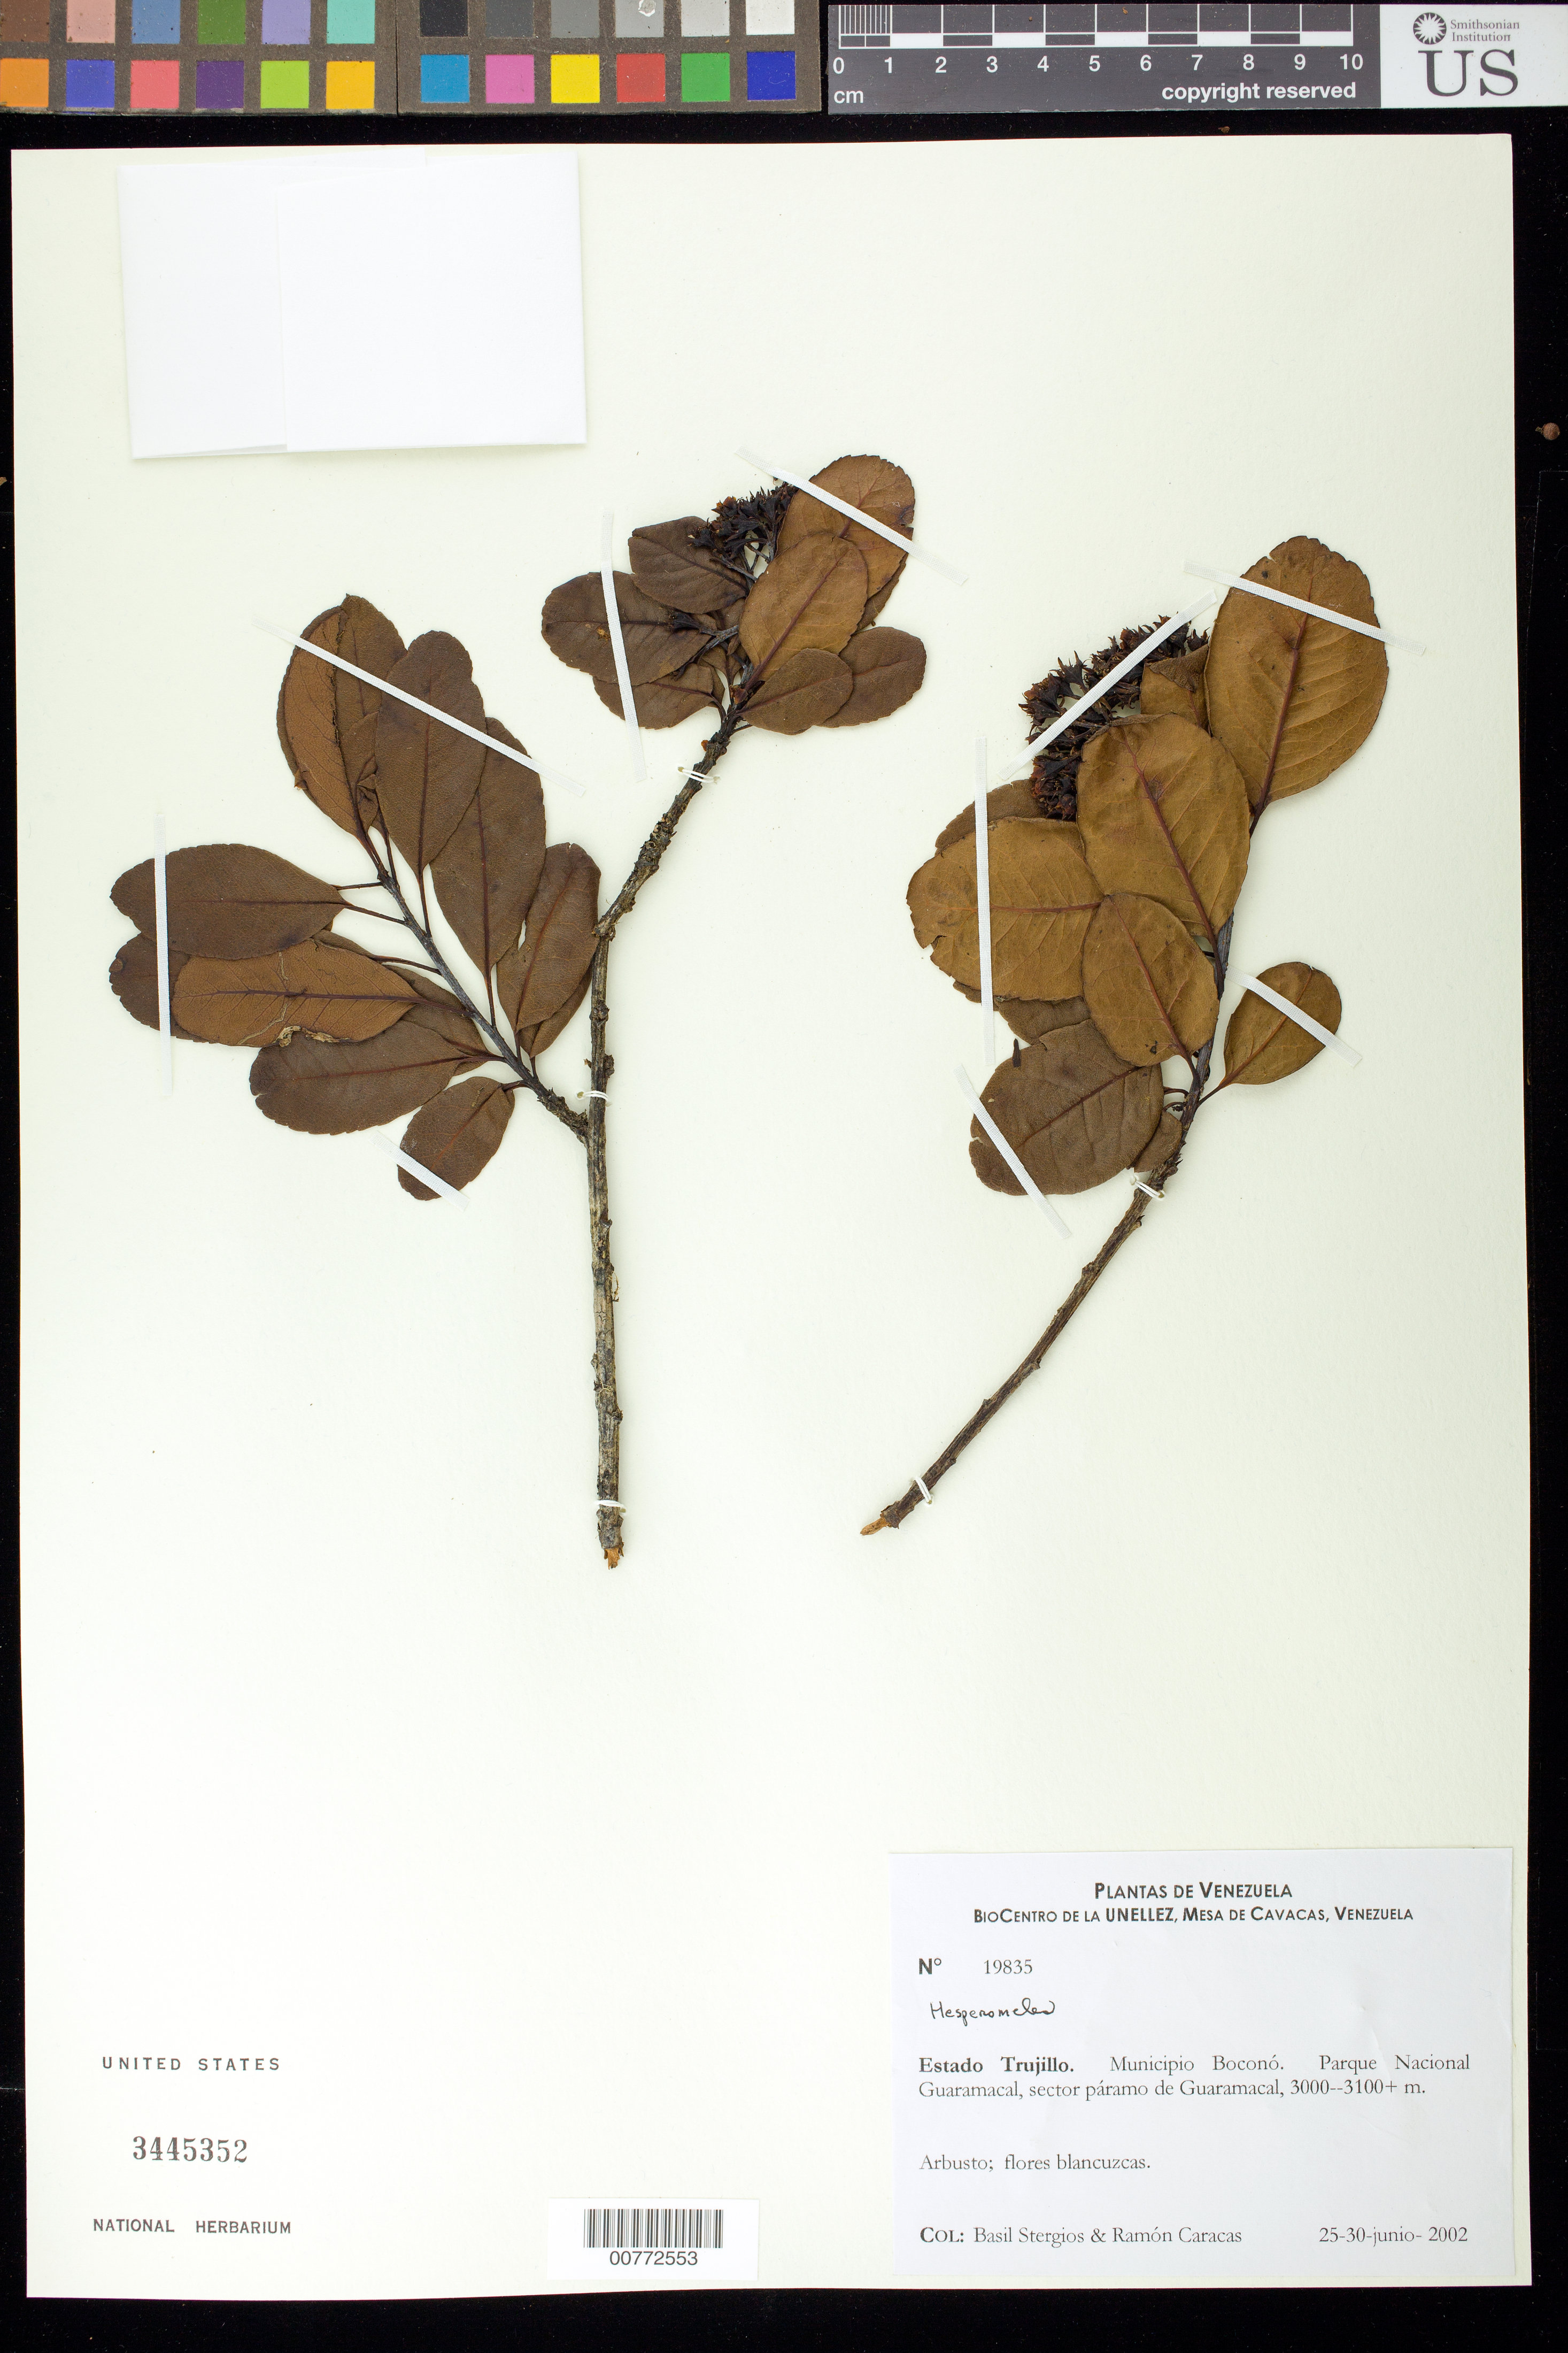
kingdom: Plantae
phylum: Tracheophyta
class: Magnoliopsida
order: Rosales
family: Rosaceae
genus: Hesperomeles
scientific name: Hesperomeles sp.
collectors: B. G. Stergios & R. Caracas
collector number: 19835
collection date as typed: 25 Jun 2002 to 30 Jun 2002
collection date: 2002-06-25/2002-06-30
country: Venezuela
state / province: Trujillo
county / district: Boconó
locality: Parque Nacional Guaramacal, páramo de Guaramacal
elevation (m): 3000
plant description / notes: PORT, US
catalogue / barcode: US 3445352